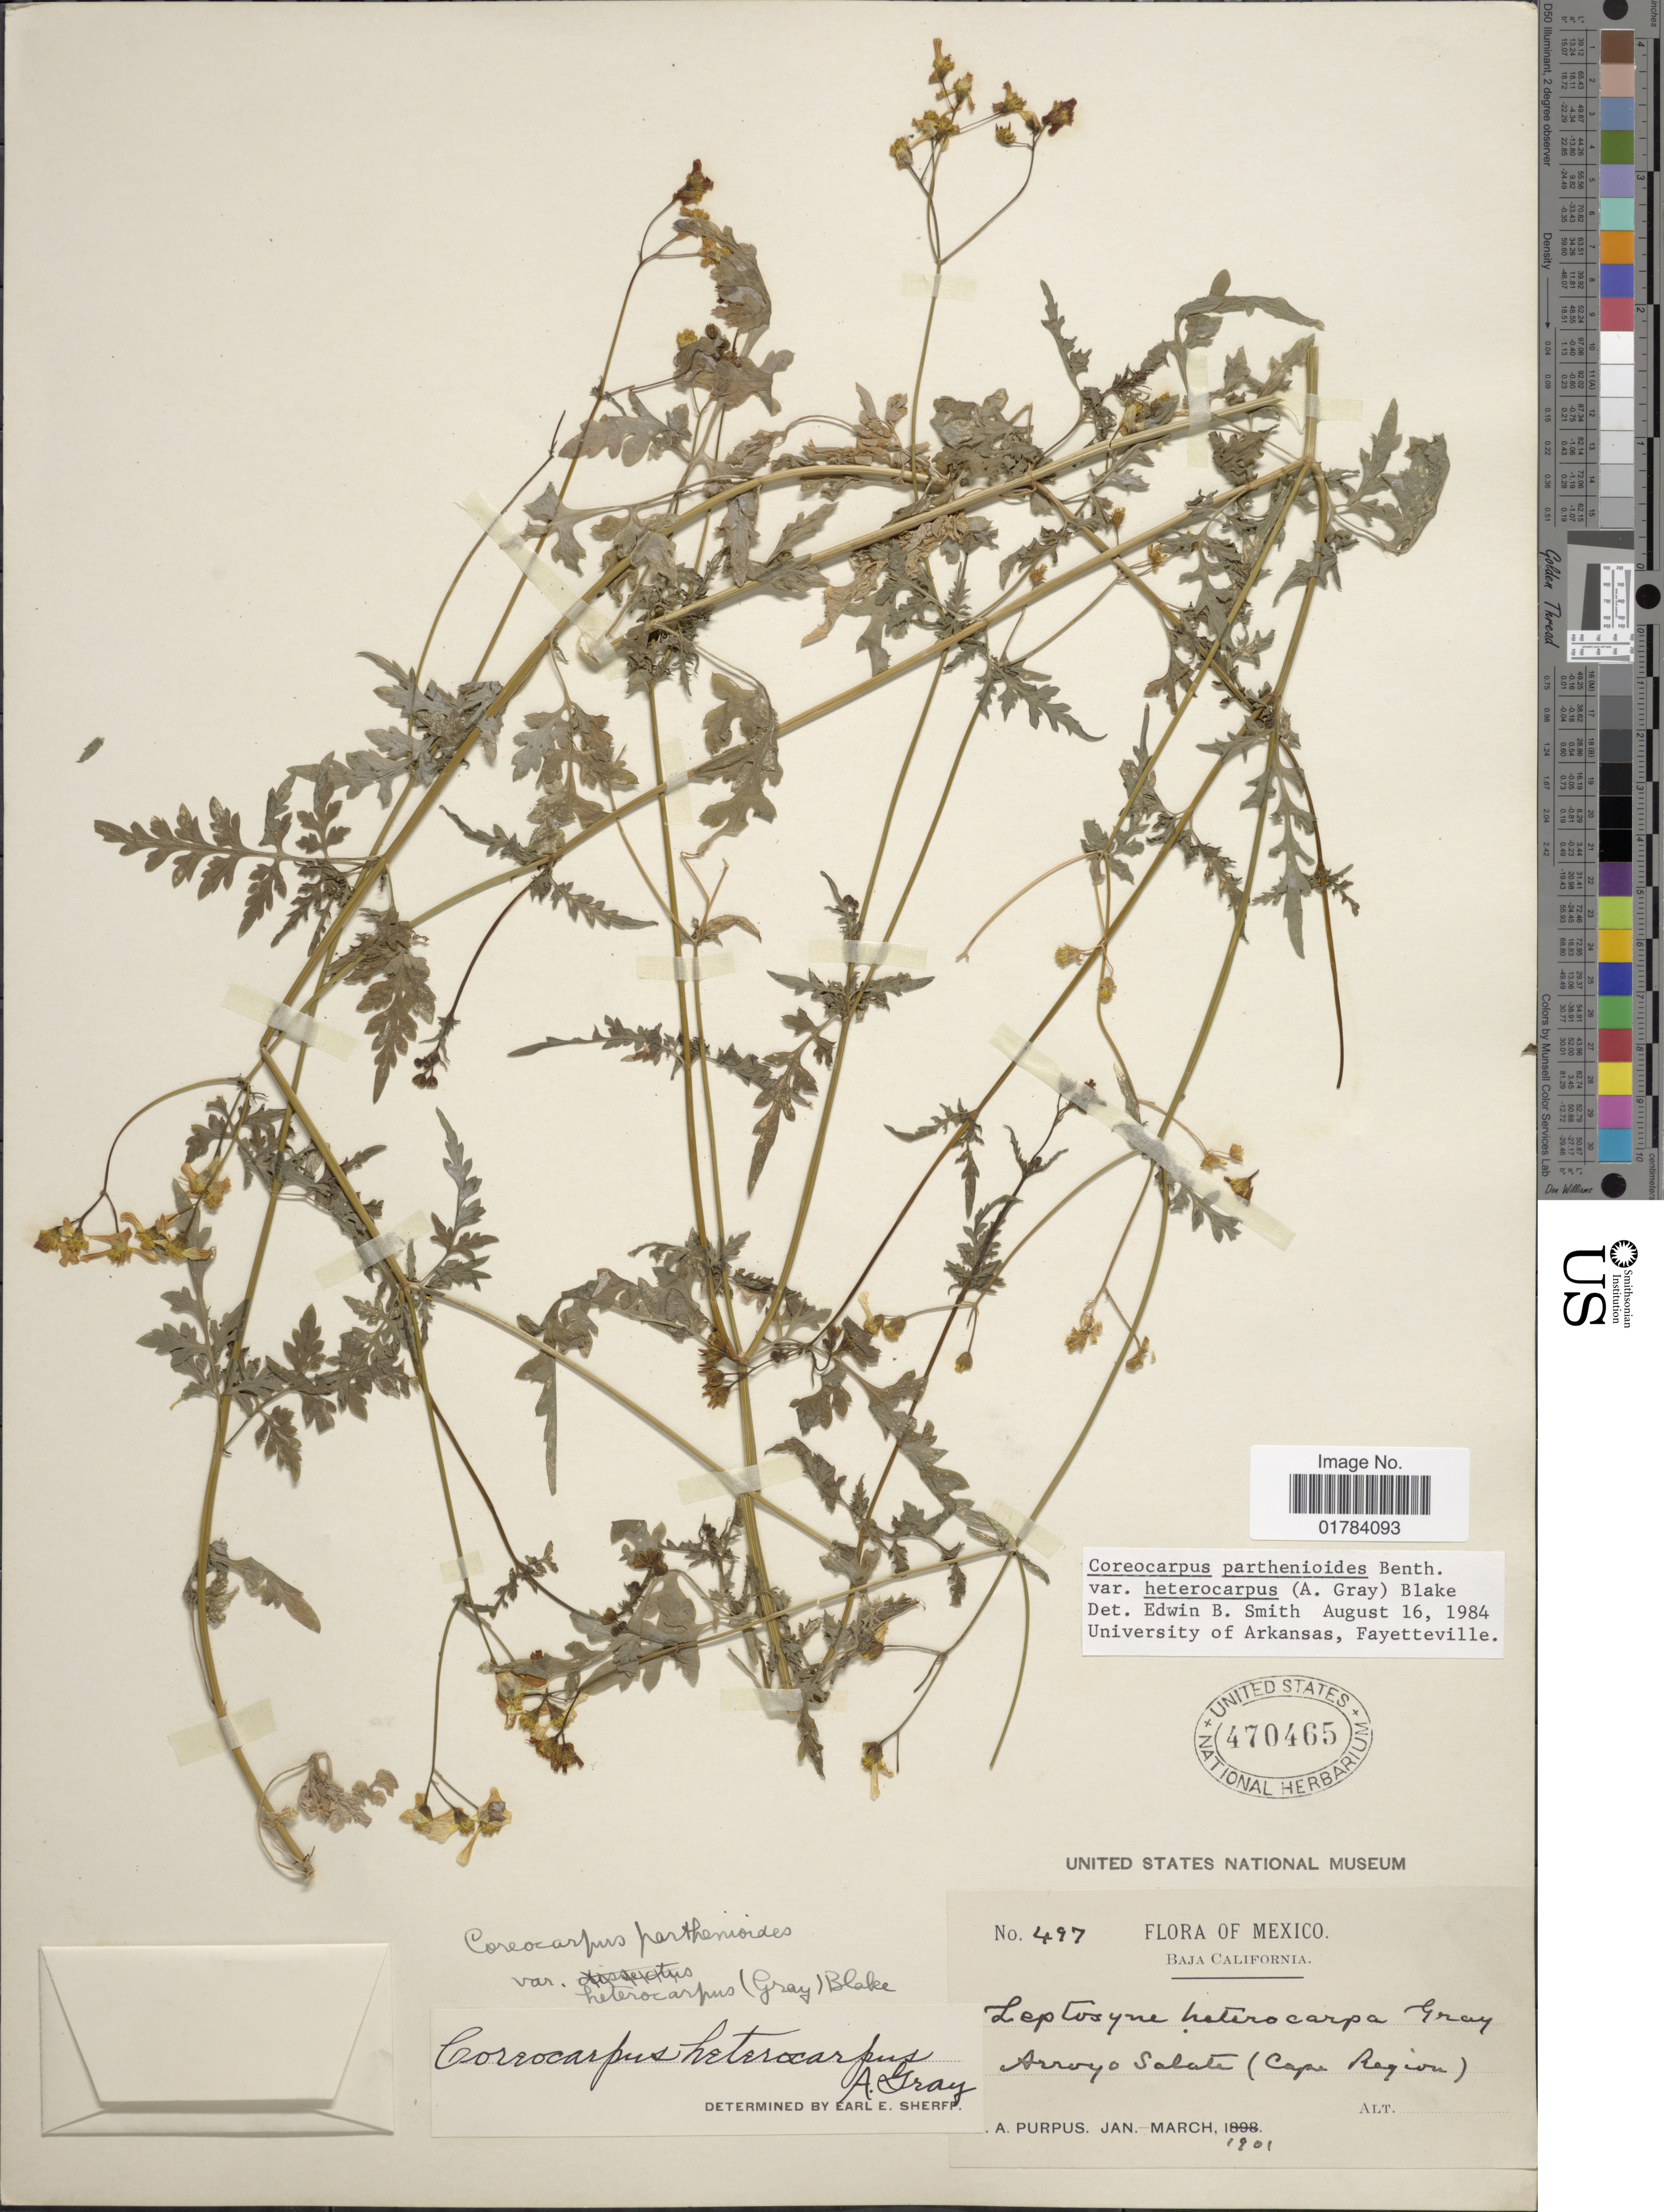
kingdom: Plantae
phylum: Tracheophyta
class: Magnoliopsida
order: Asterales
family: Asteraceae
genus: Coreocarpus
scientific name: Coreocarpus parthenioides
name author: Benth.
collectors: A. Purpus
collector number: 497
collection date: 1901-01/1901-03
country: Mexico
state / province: Baja California Sur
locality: Arroyo Salado (Cape Region)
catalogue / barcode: US 470465